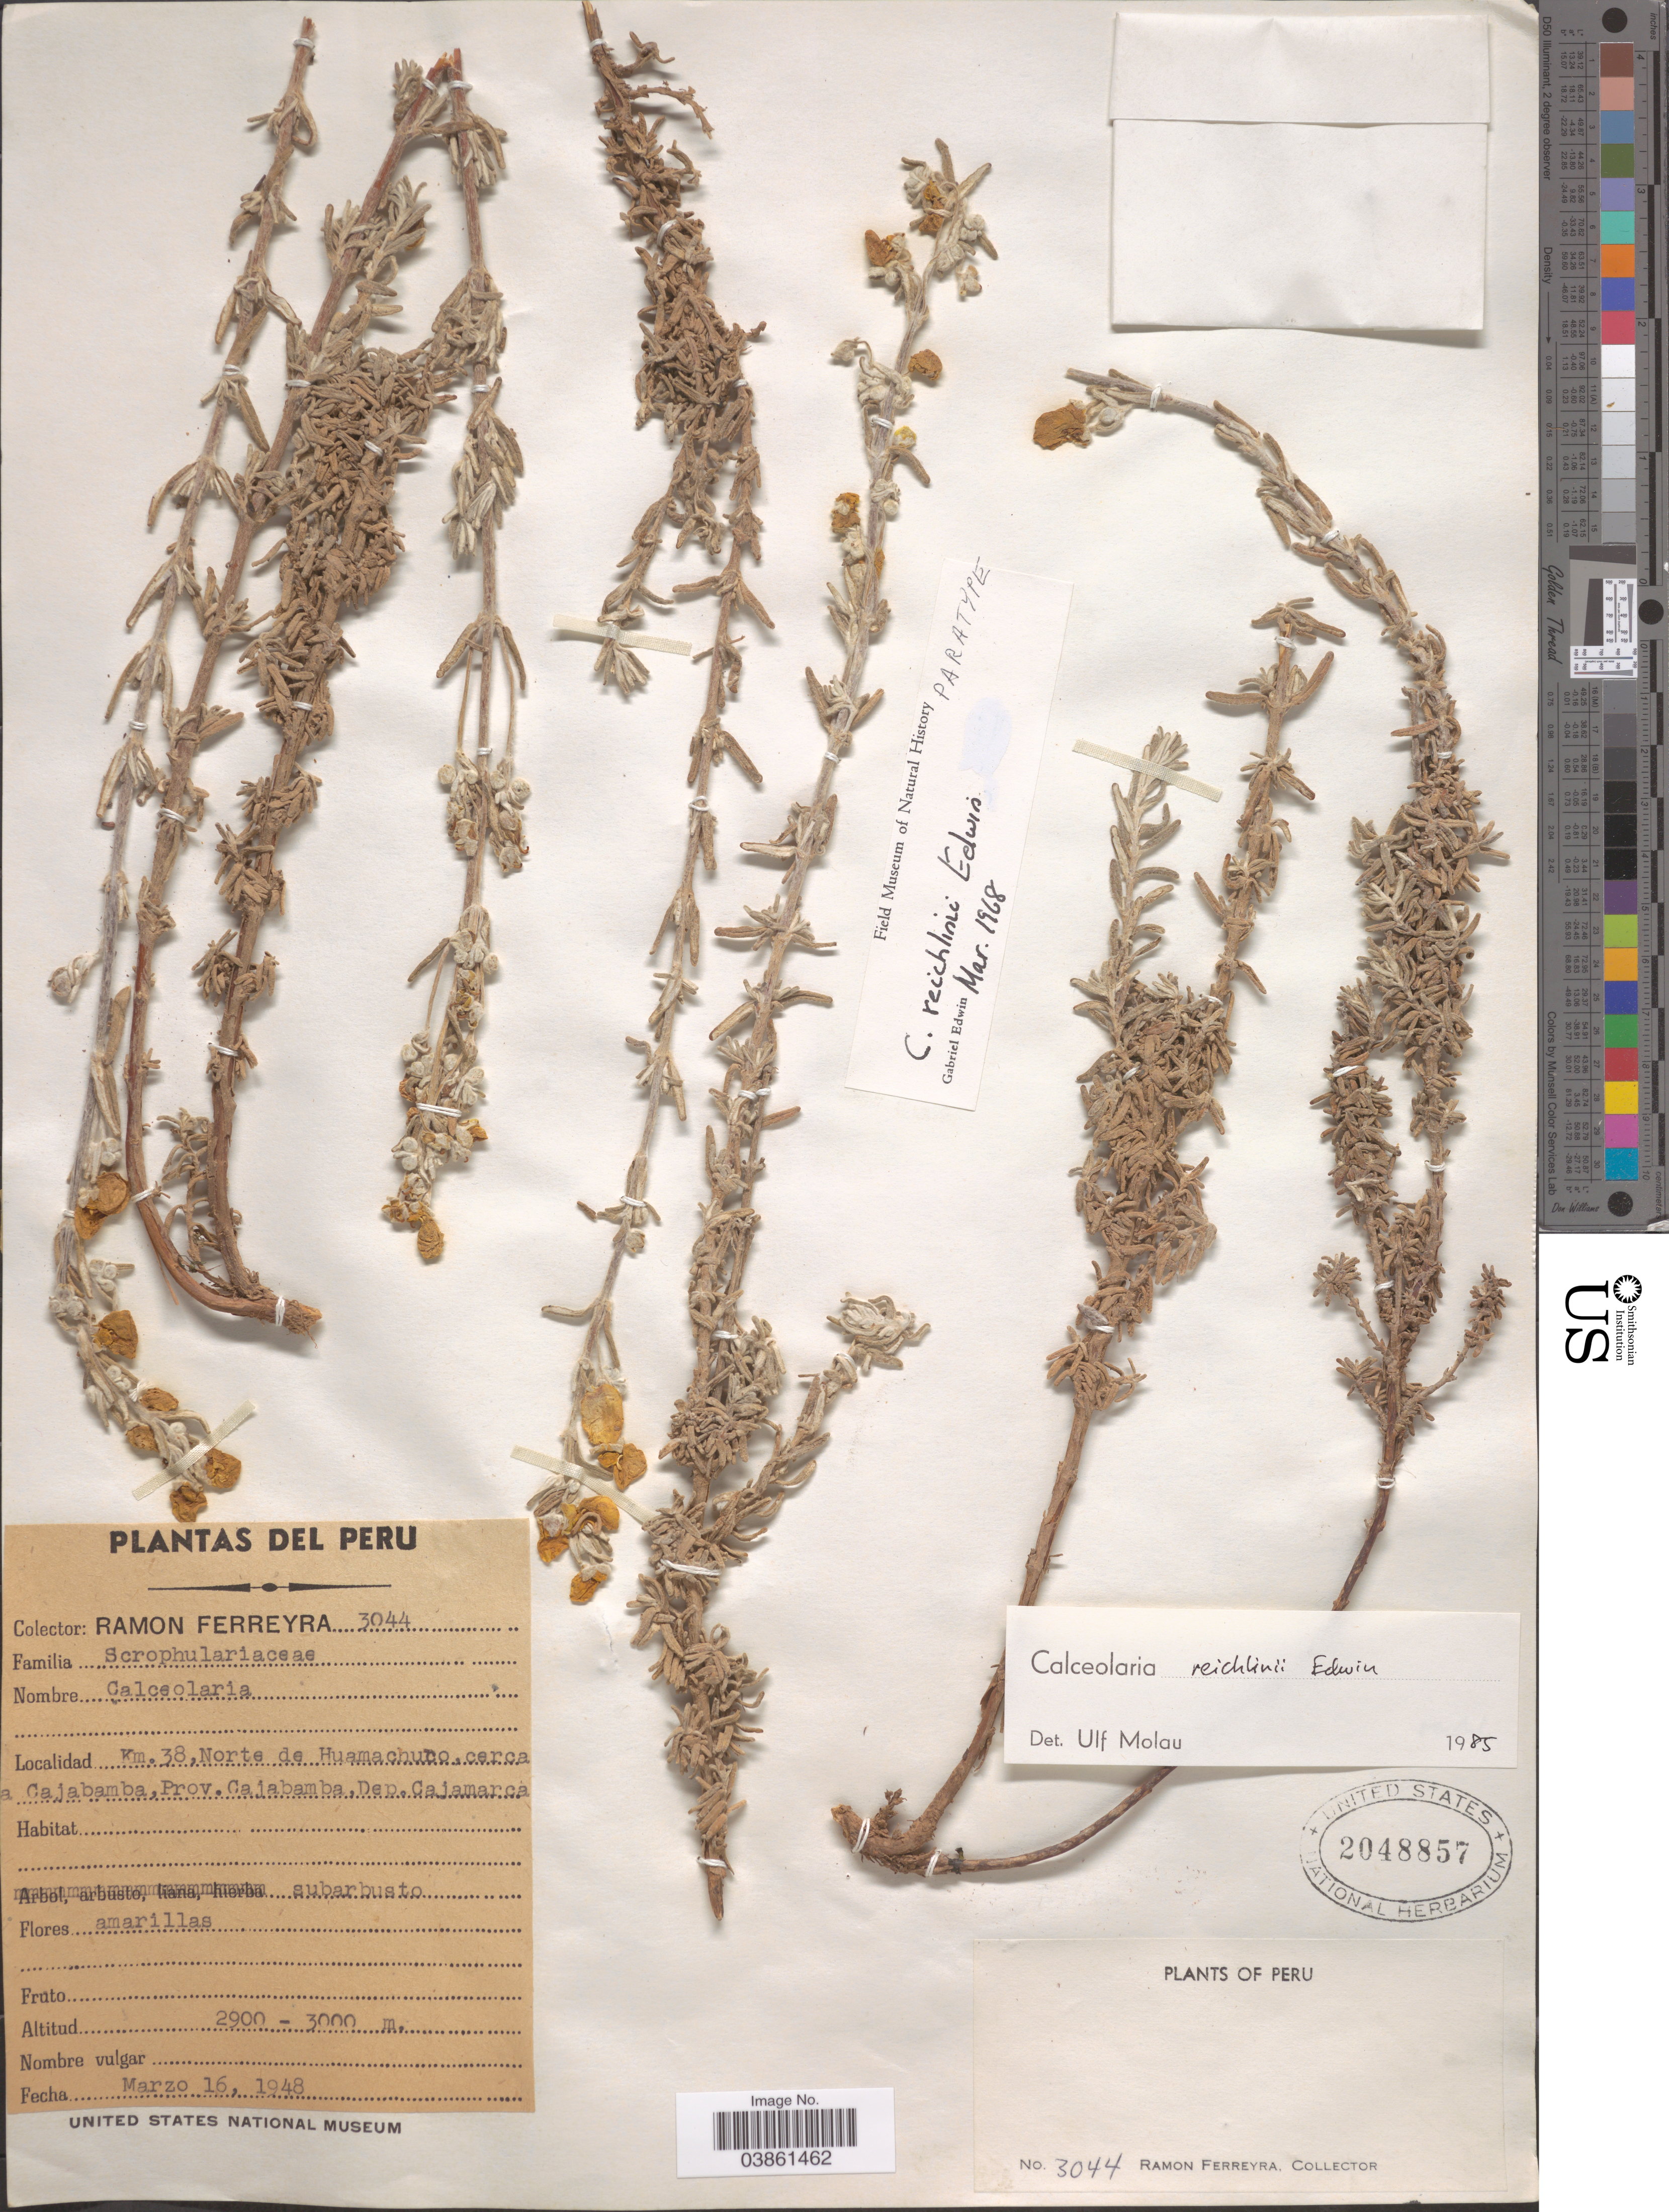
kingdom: Plantae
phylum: Tracheophyta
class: Magnoliopsida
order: Lamiales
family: Calceolariaceae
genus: Calceolaria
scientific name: Calceolaria reichlinii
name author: Edwin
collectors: R. A. Ferreyra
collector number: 3044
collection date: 1948-03-16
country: Peru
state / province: Cajamarca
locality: Km. 38, Norte de Huamachuco, cerca a Cajabamba, Prov. Cajabamba, Dep. Cajamarca.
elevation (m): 2900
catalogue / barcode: US 2048857